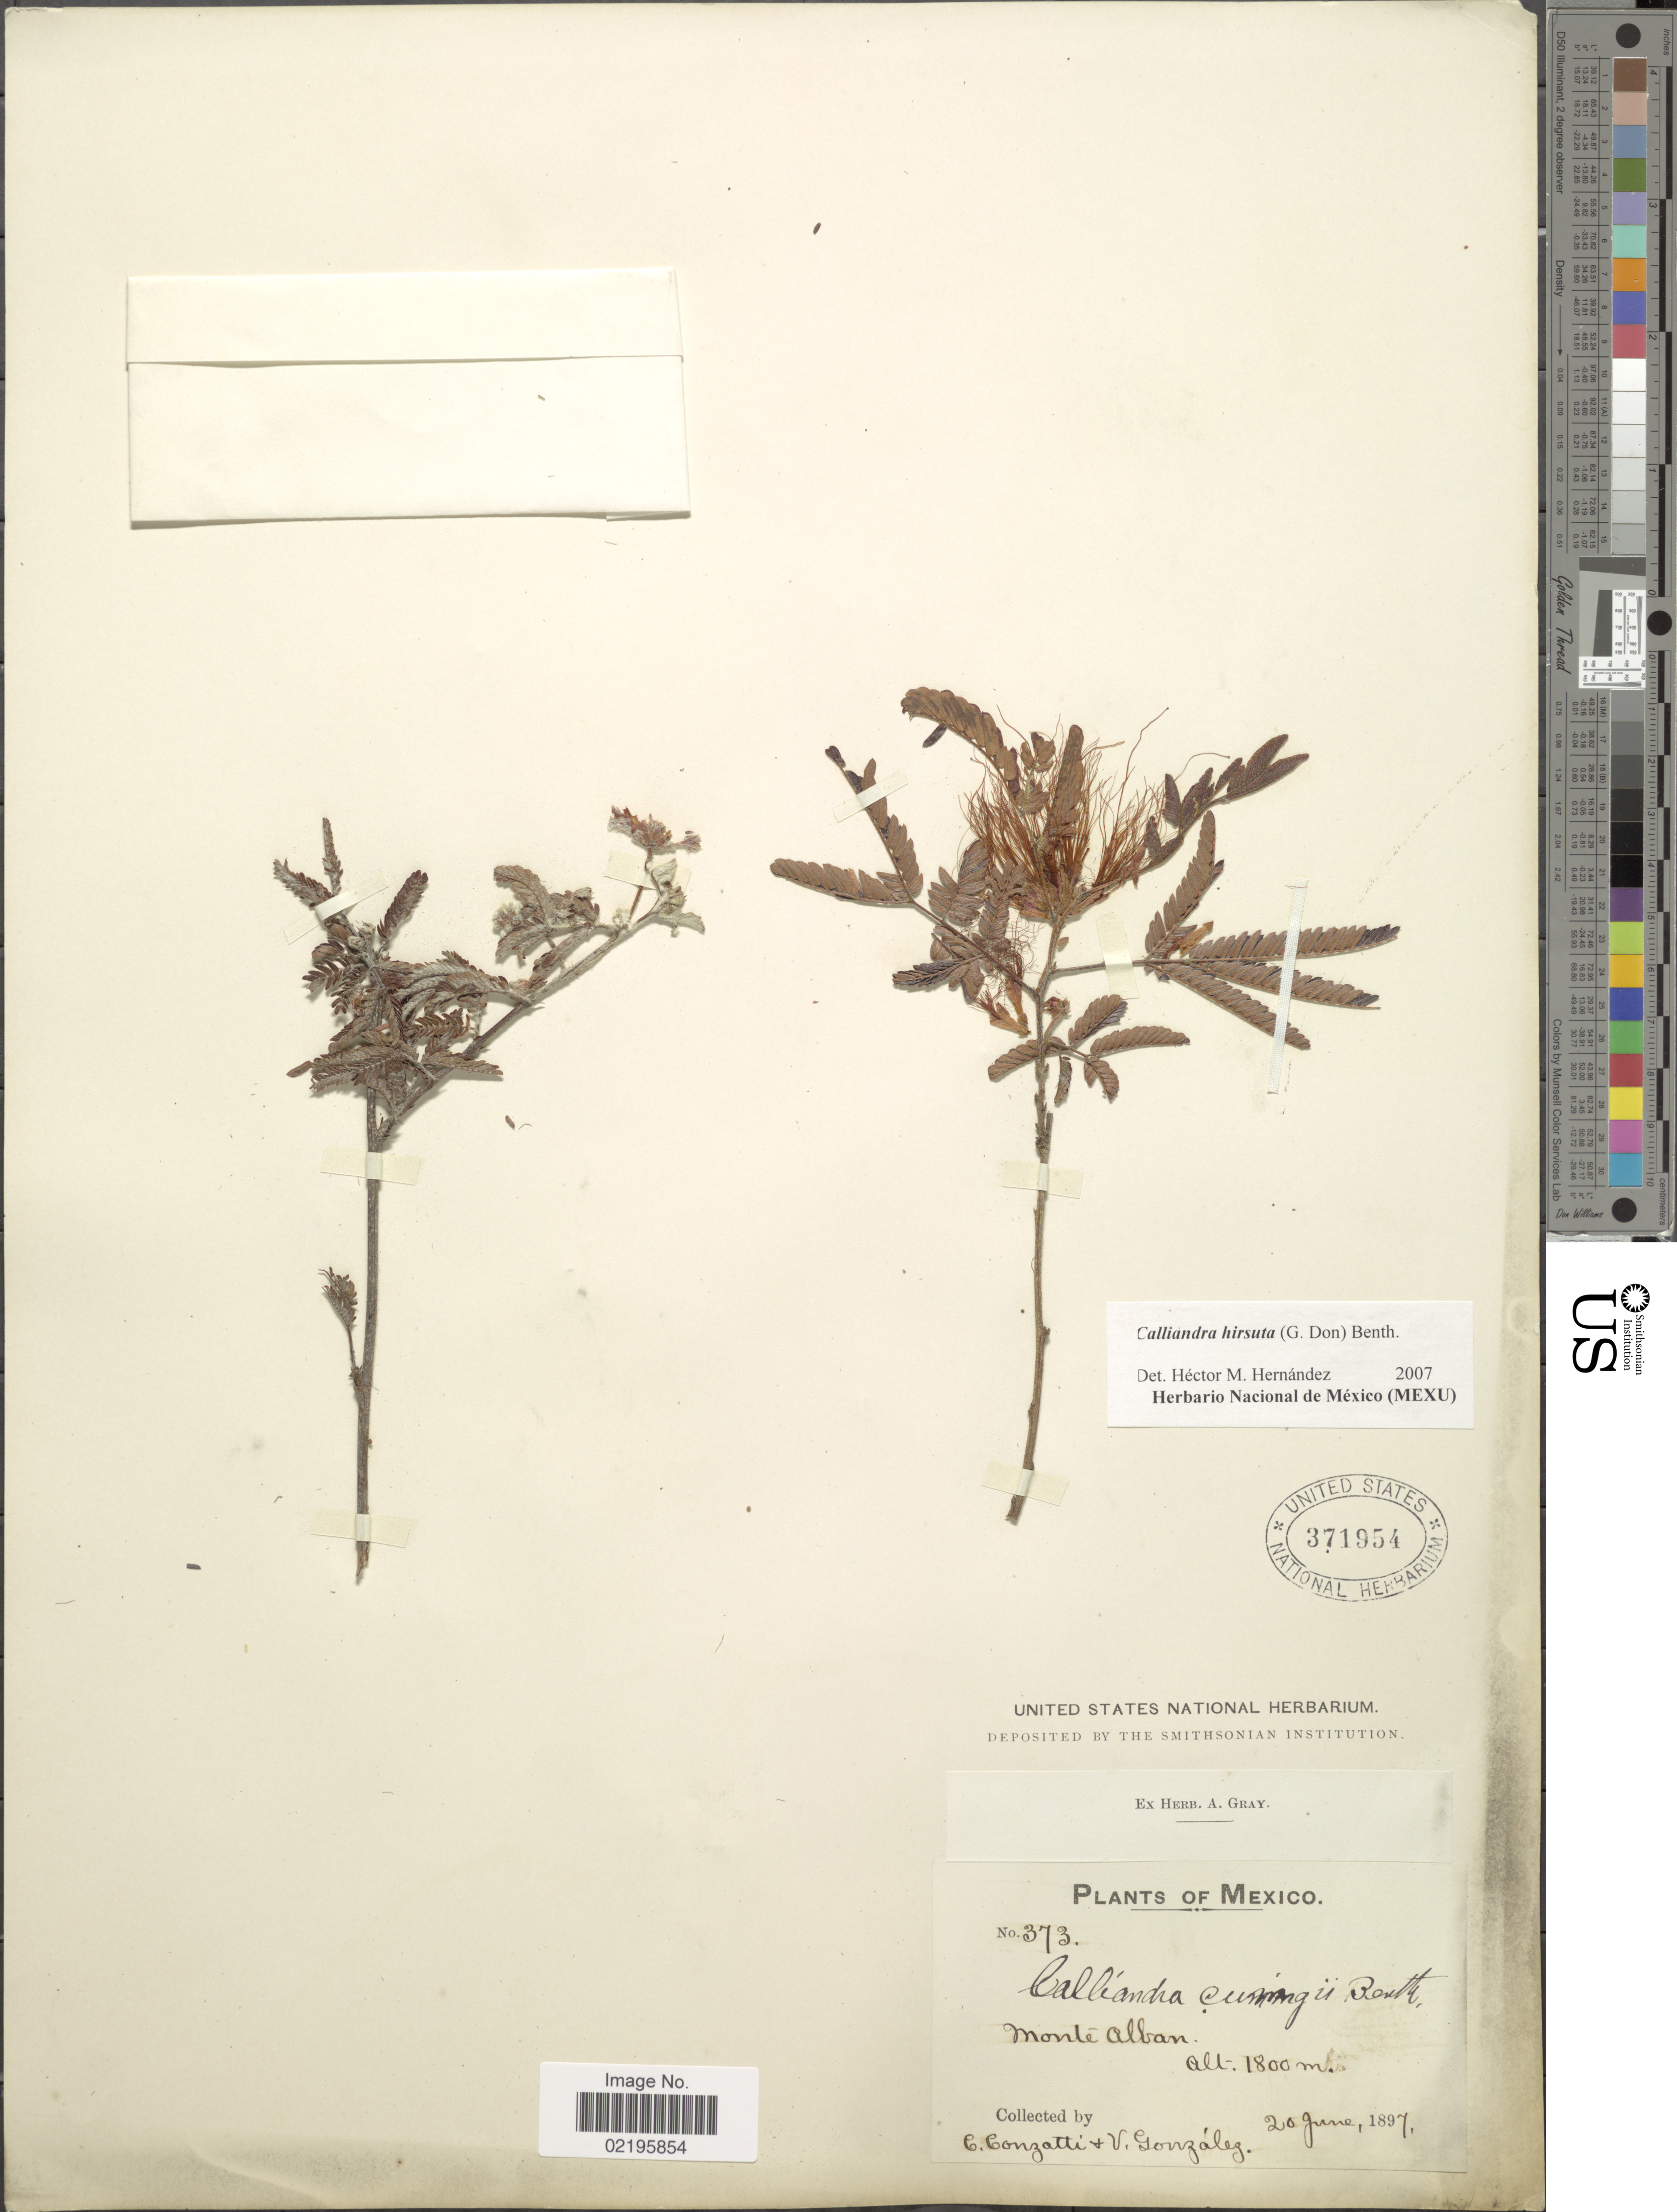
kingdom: Plantae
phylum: Tracheophyta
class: Magnoliopsida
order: Fabales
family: Fabaceae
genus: Calliandra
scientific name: Calliandra hirsuta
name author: Benth.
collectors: C. Conzatti & V. González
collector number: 373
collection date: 1897-06-20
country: Mexico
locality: Monte Alban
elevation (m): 1800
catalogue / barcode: US 371954